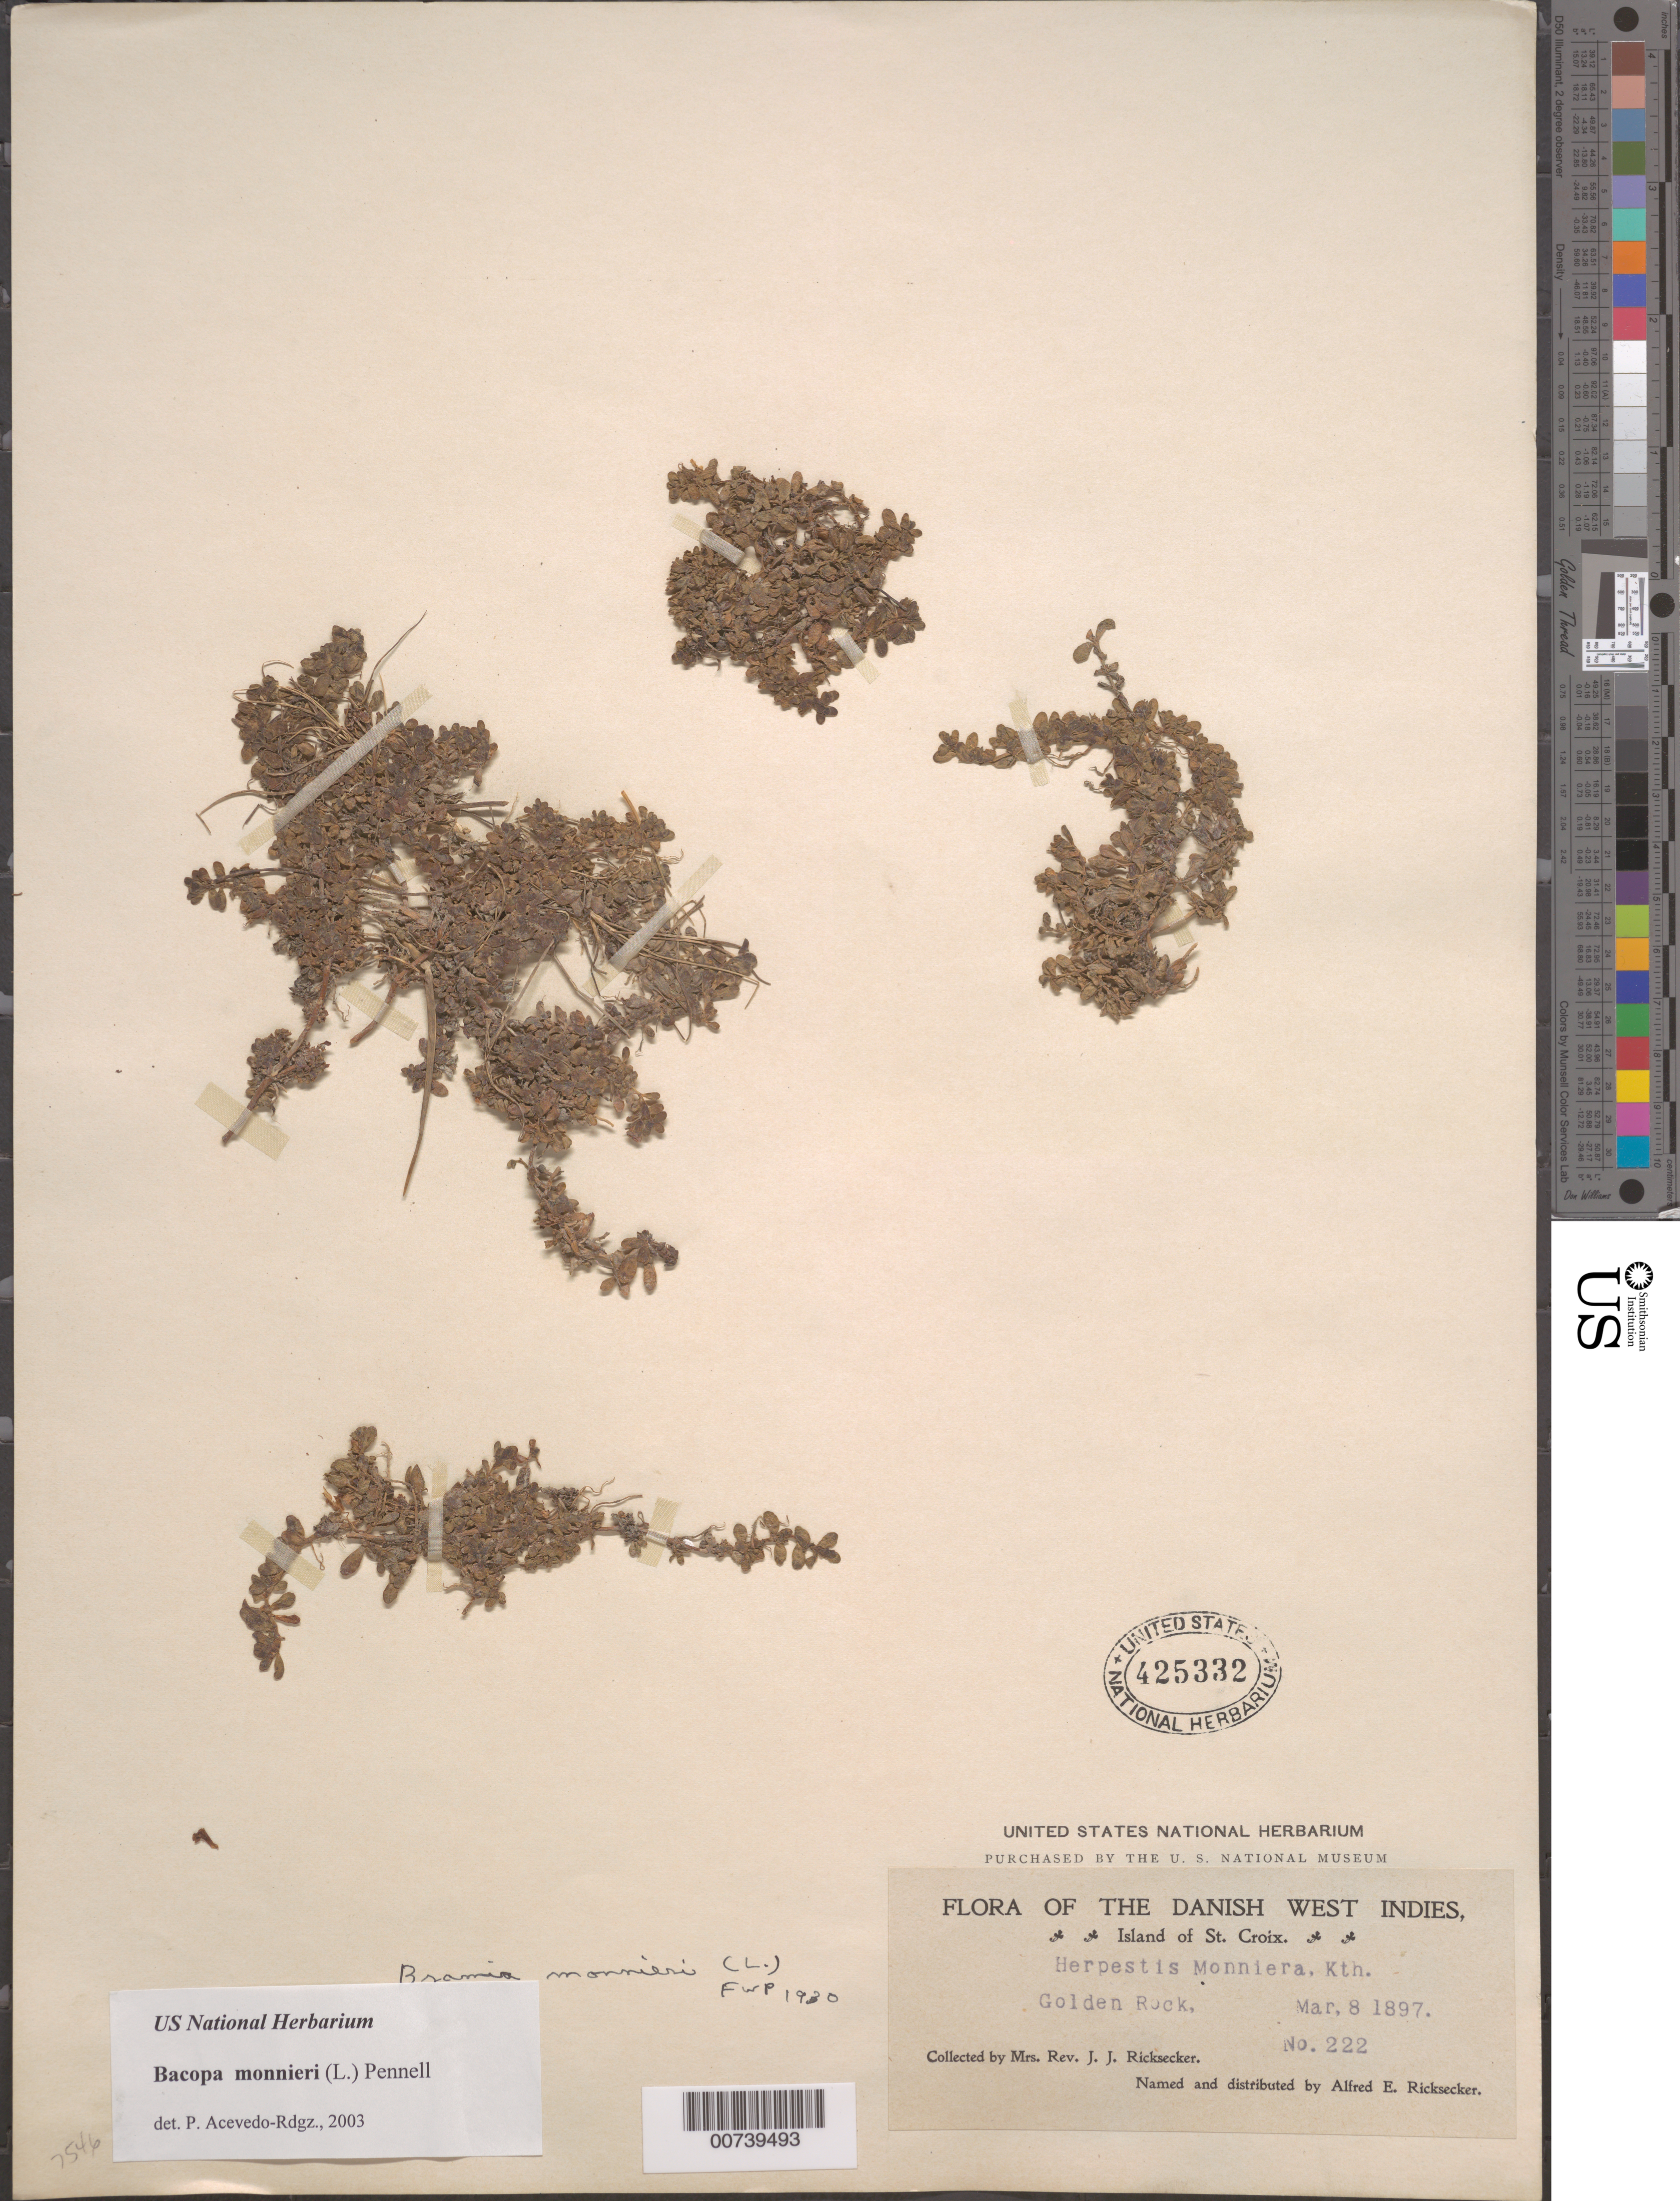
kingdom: Plantae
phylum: Tracheophyta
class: Magnoliopsida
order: Lamiales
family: Plantaginaceae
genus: Bacopa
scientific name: Bacopa monnieri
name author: (L.) Wettst.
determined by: Acevedo-Rodríguez, P., (BOT), Smithsonian Institution - National Museum of Natural History (UNITED STATES)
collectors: A. E. Ricksecker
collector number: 222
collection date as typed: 08 Mar 1897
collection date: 1897-03-08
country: U.S. Virgin Islands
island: St. Croix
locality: Golden Rock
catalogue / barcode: US 425332